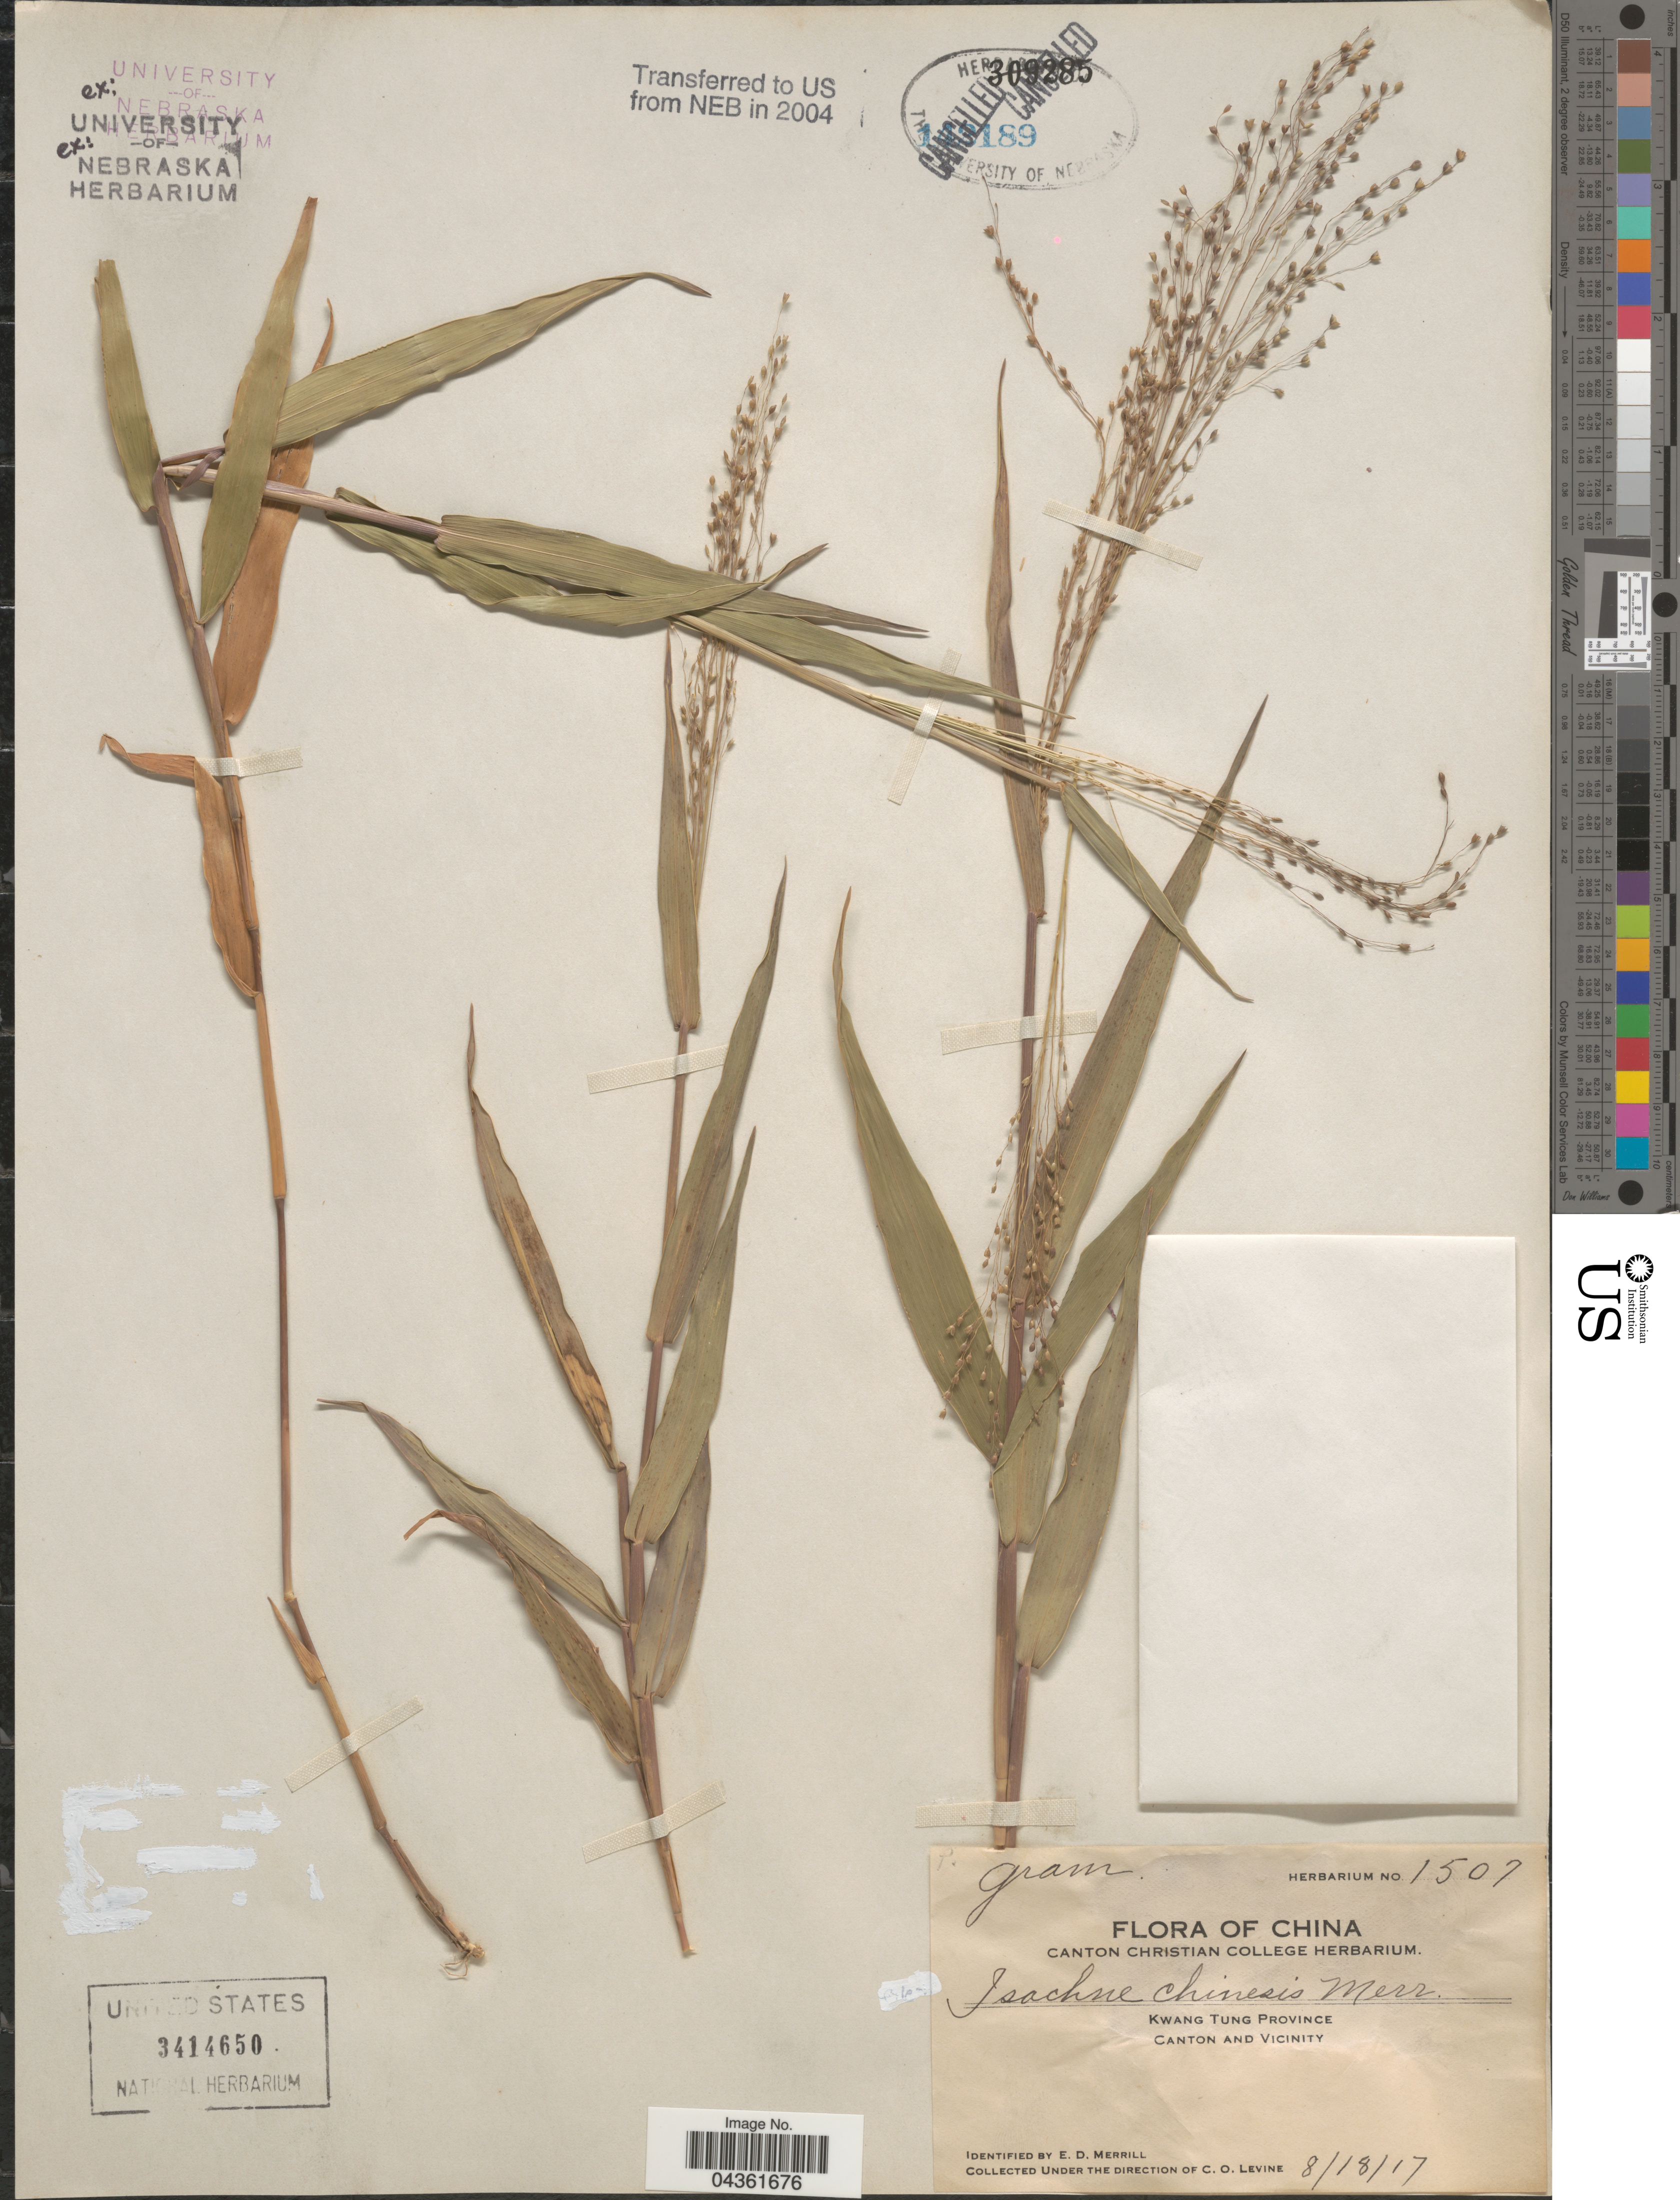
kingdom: Plantae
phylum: Tracheophyta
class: Liliopsida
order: Poales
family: Poaceae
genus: Isachne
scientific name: Isachne truncata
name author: A. Camus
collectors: C. O. Levine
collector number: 1507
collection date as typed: Transcribed d/m/y: 18/8/17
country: China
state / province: Guangdong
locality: Kwang Tung Province. Canton and vicinity.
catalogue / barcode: US 3414650